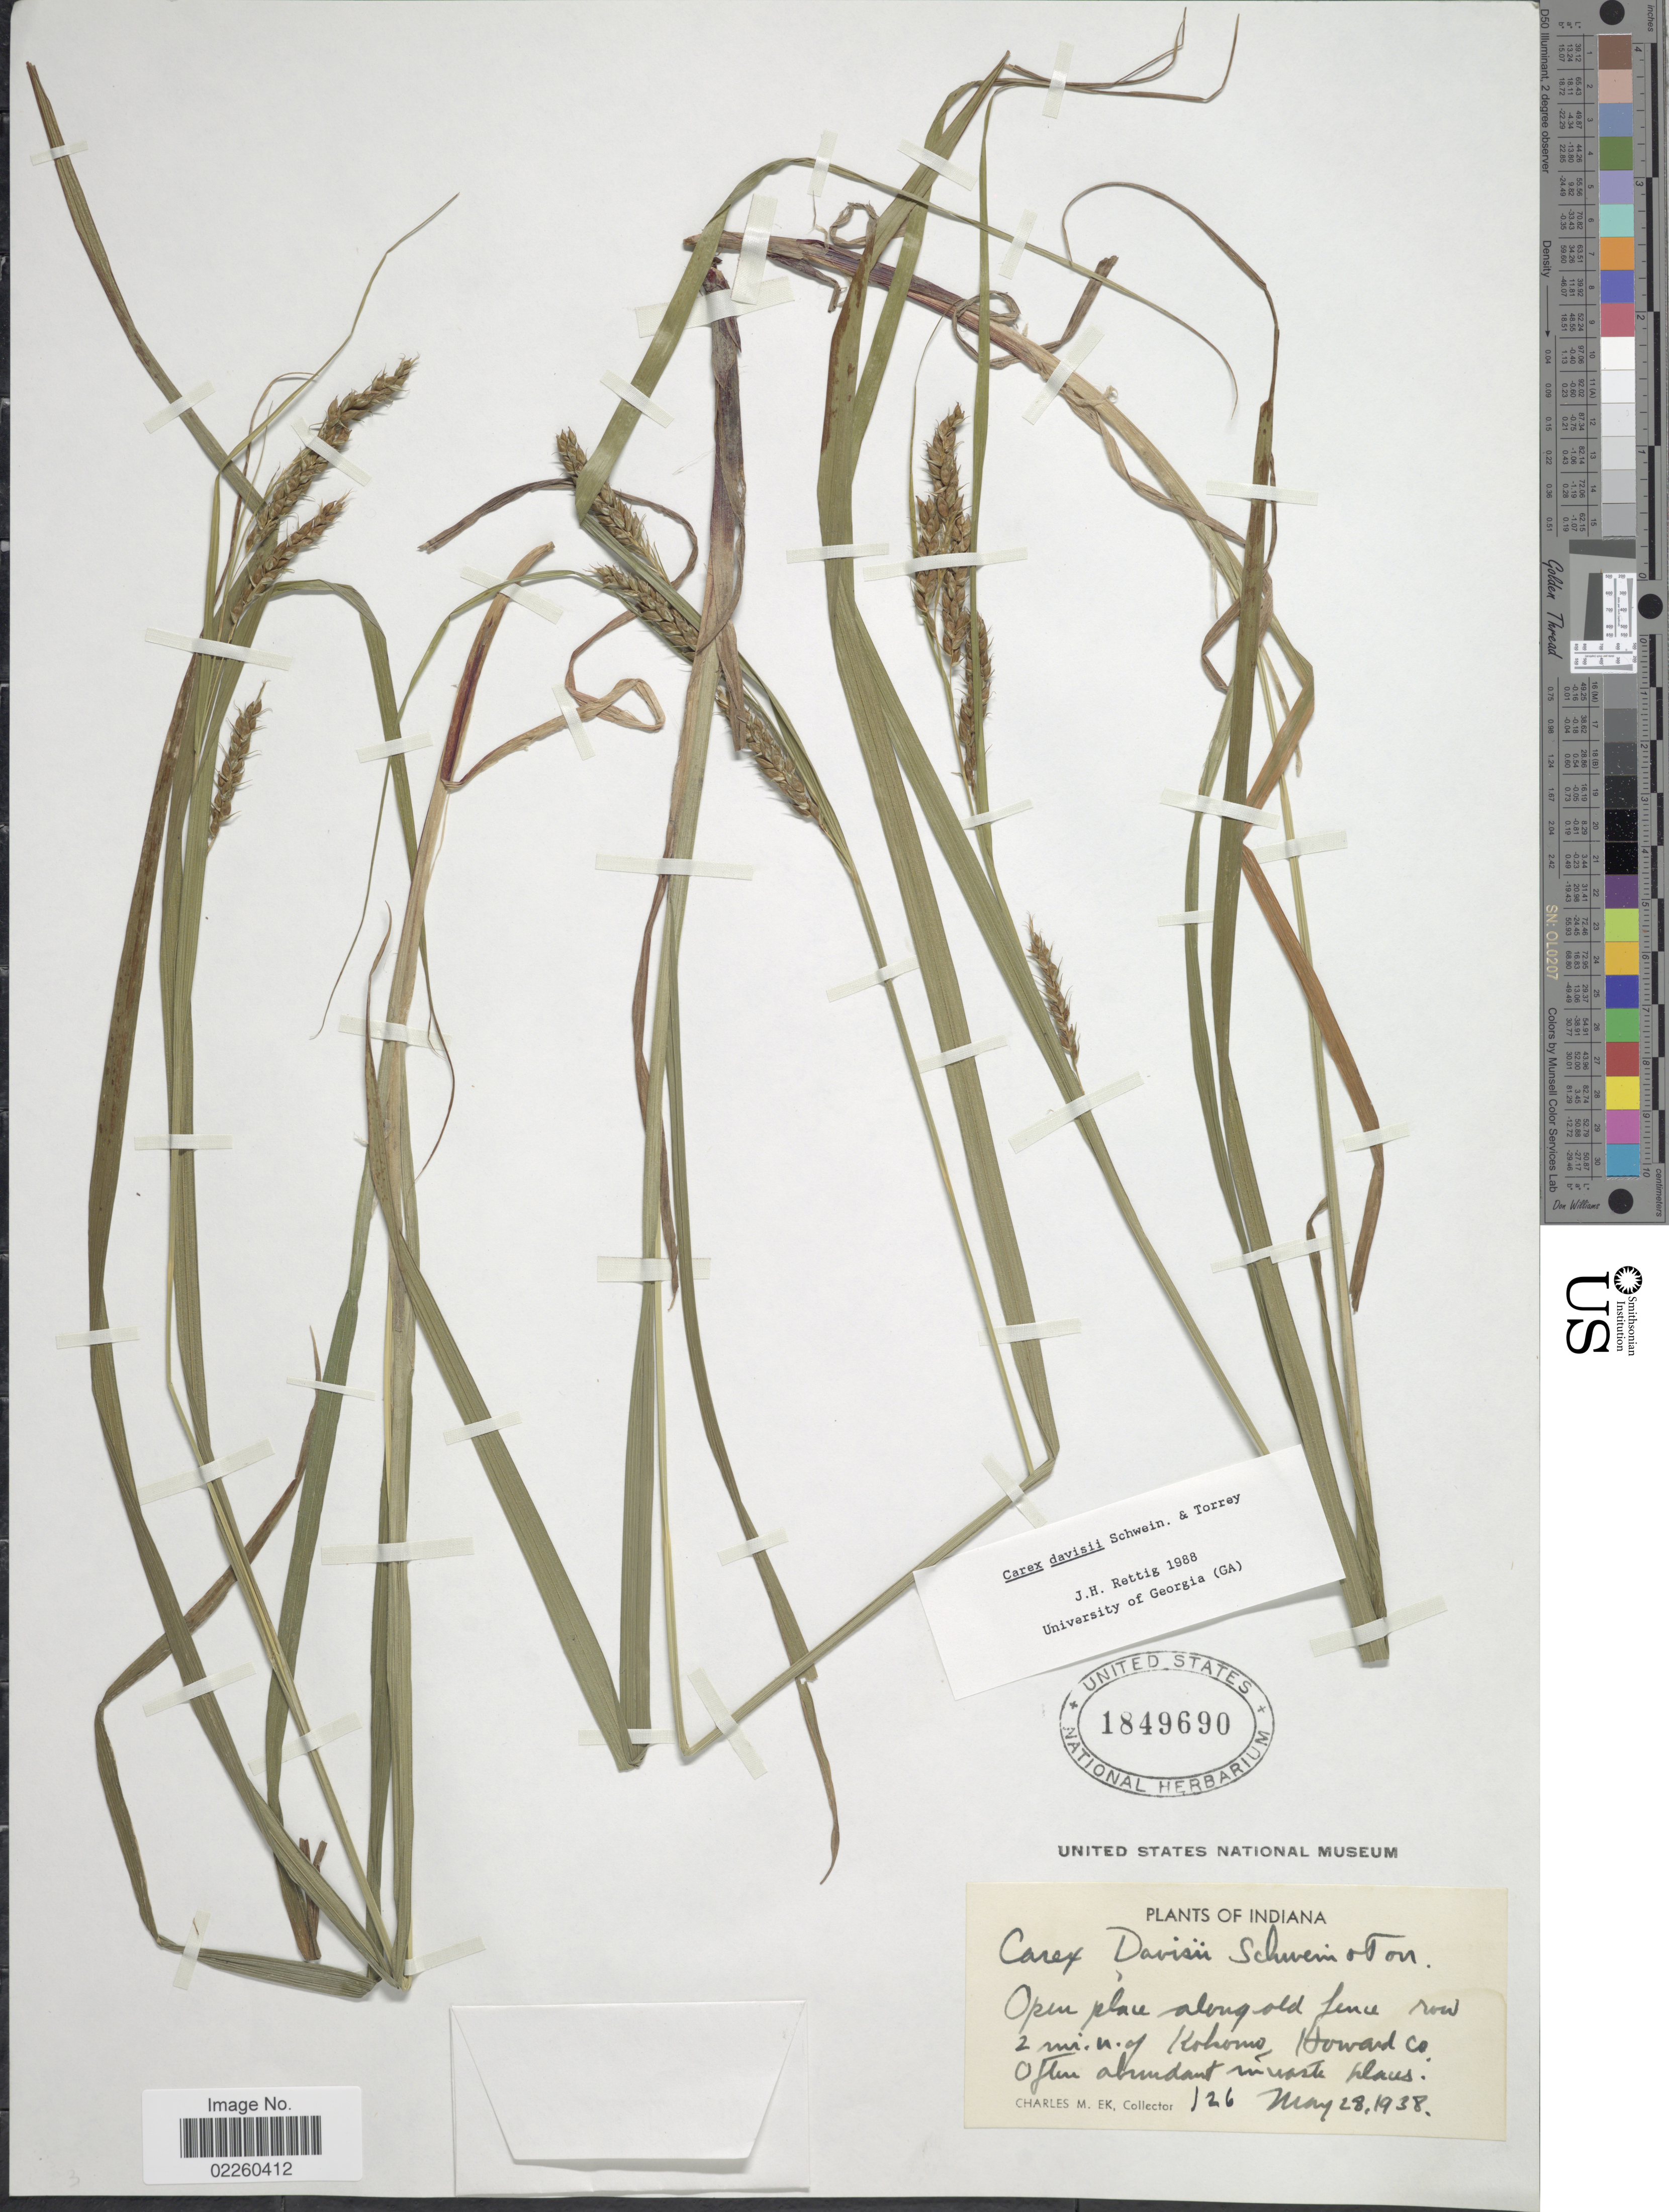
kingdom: Plantae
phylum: Tracheophyta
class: Liliopsida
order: Poales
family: Cyperaceae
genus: Carex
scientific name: Carex davisii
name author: Schwein. & Torr.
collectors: C. Ek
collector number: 126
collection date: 1938-05-28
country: United States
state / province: Indiana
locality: Open place along old fence row 2 mi. n. of Kokomo, Howard Co.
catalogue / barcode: US 1849690